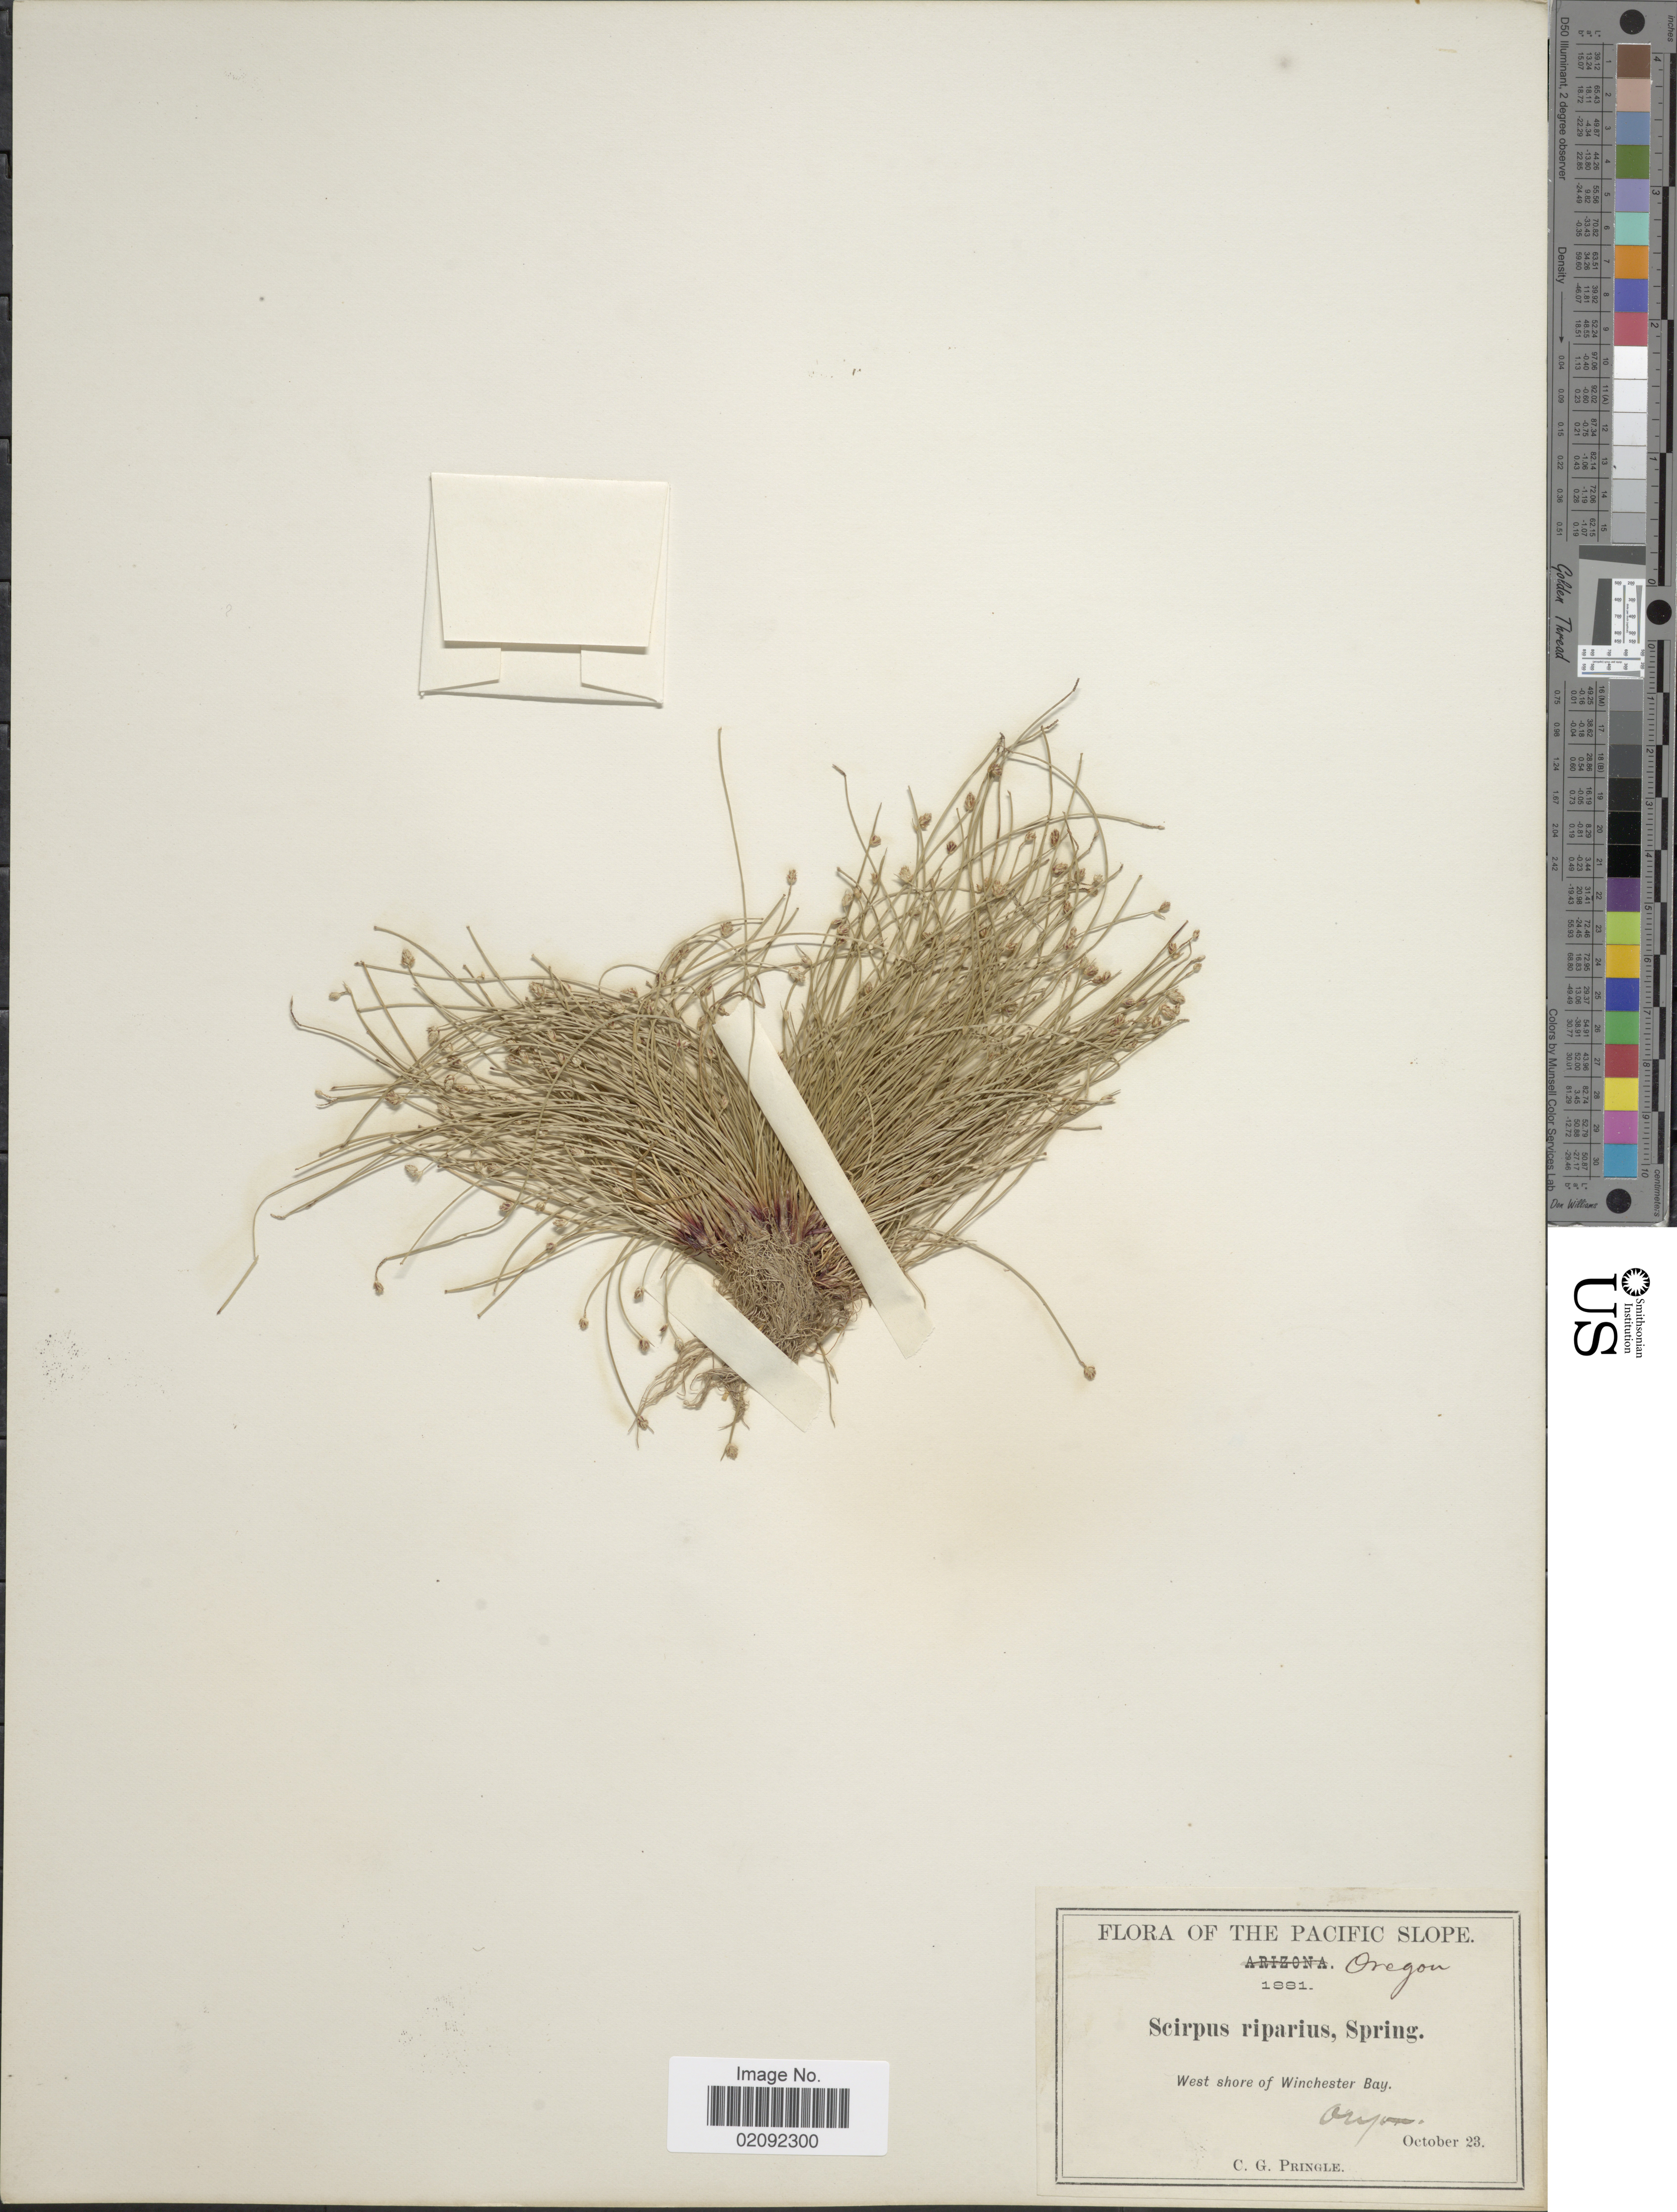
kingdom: Plantae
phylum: Tracheophyta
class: Liliopsida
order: Poales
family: Cyperaceae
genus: Isolepis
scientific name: Isolepis cernua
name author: (Vahl) Roem. & Schult.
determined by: Strong, Mark T., (BOT), Smithsonian Institution - National Museum of Natural History (UNITED STATES)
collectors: C. G. Pringle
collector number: S. 11232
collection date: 1881-10-23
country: United States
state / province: Oregon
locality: The Pacific Slope, West shore of Winchester Bay